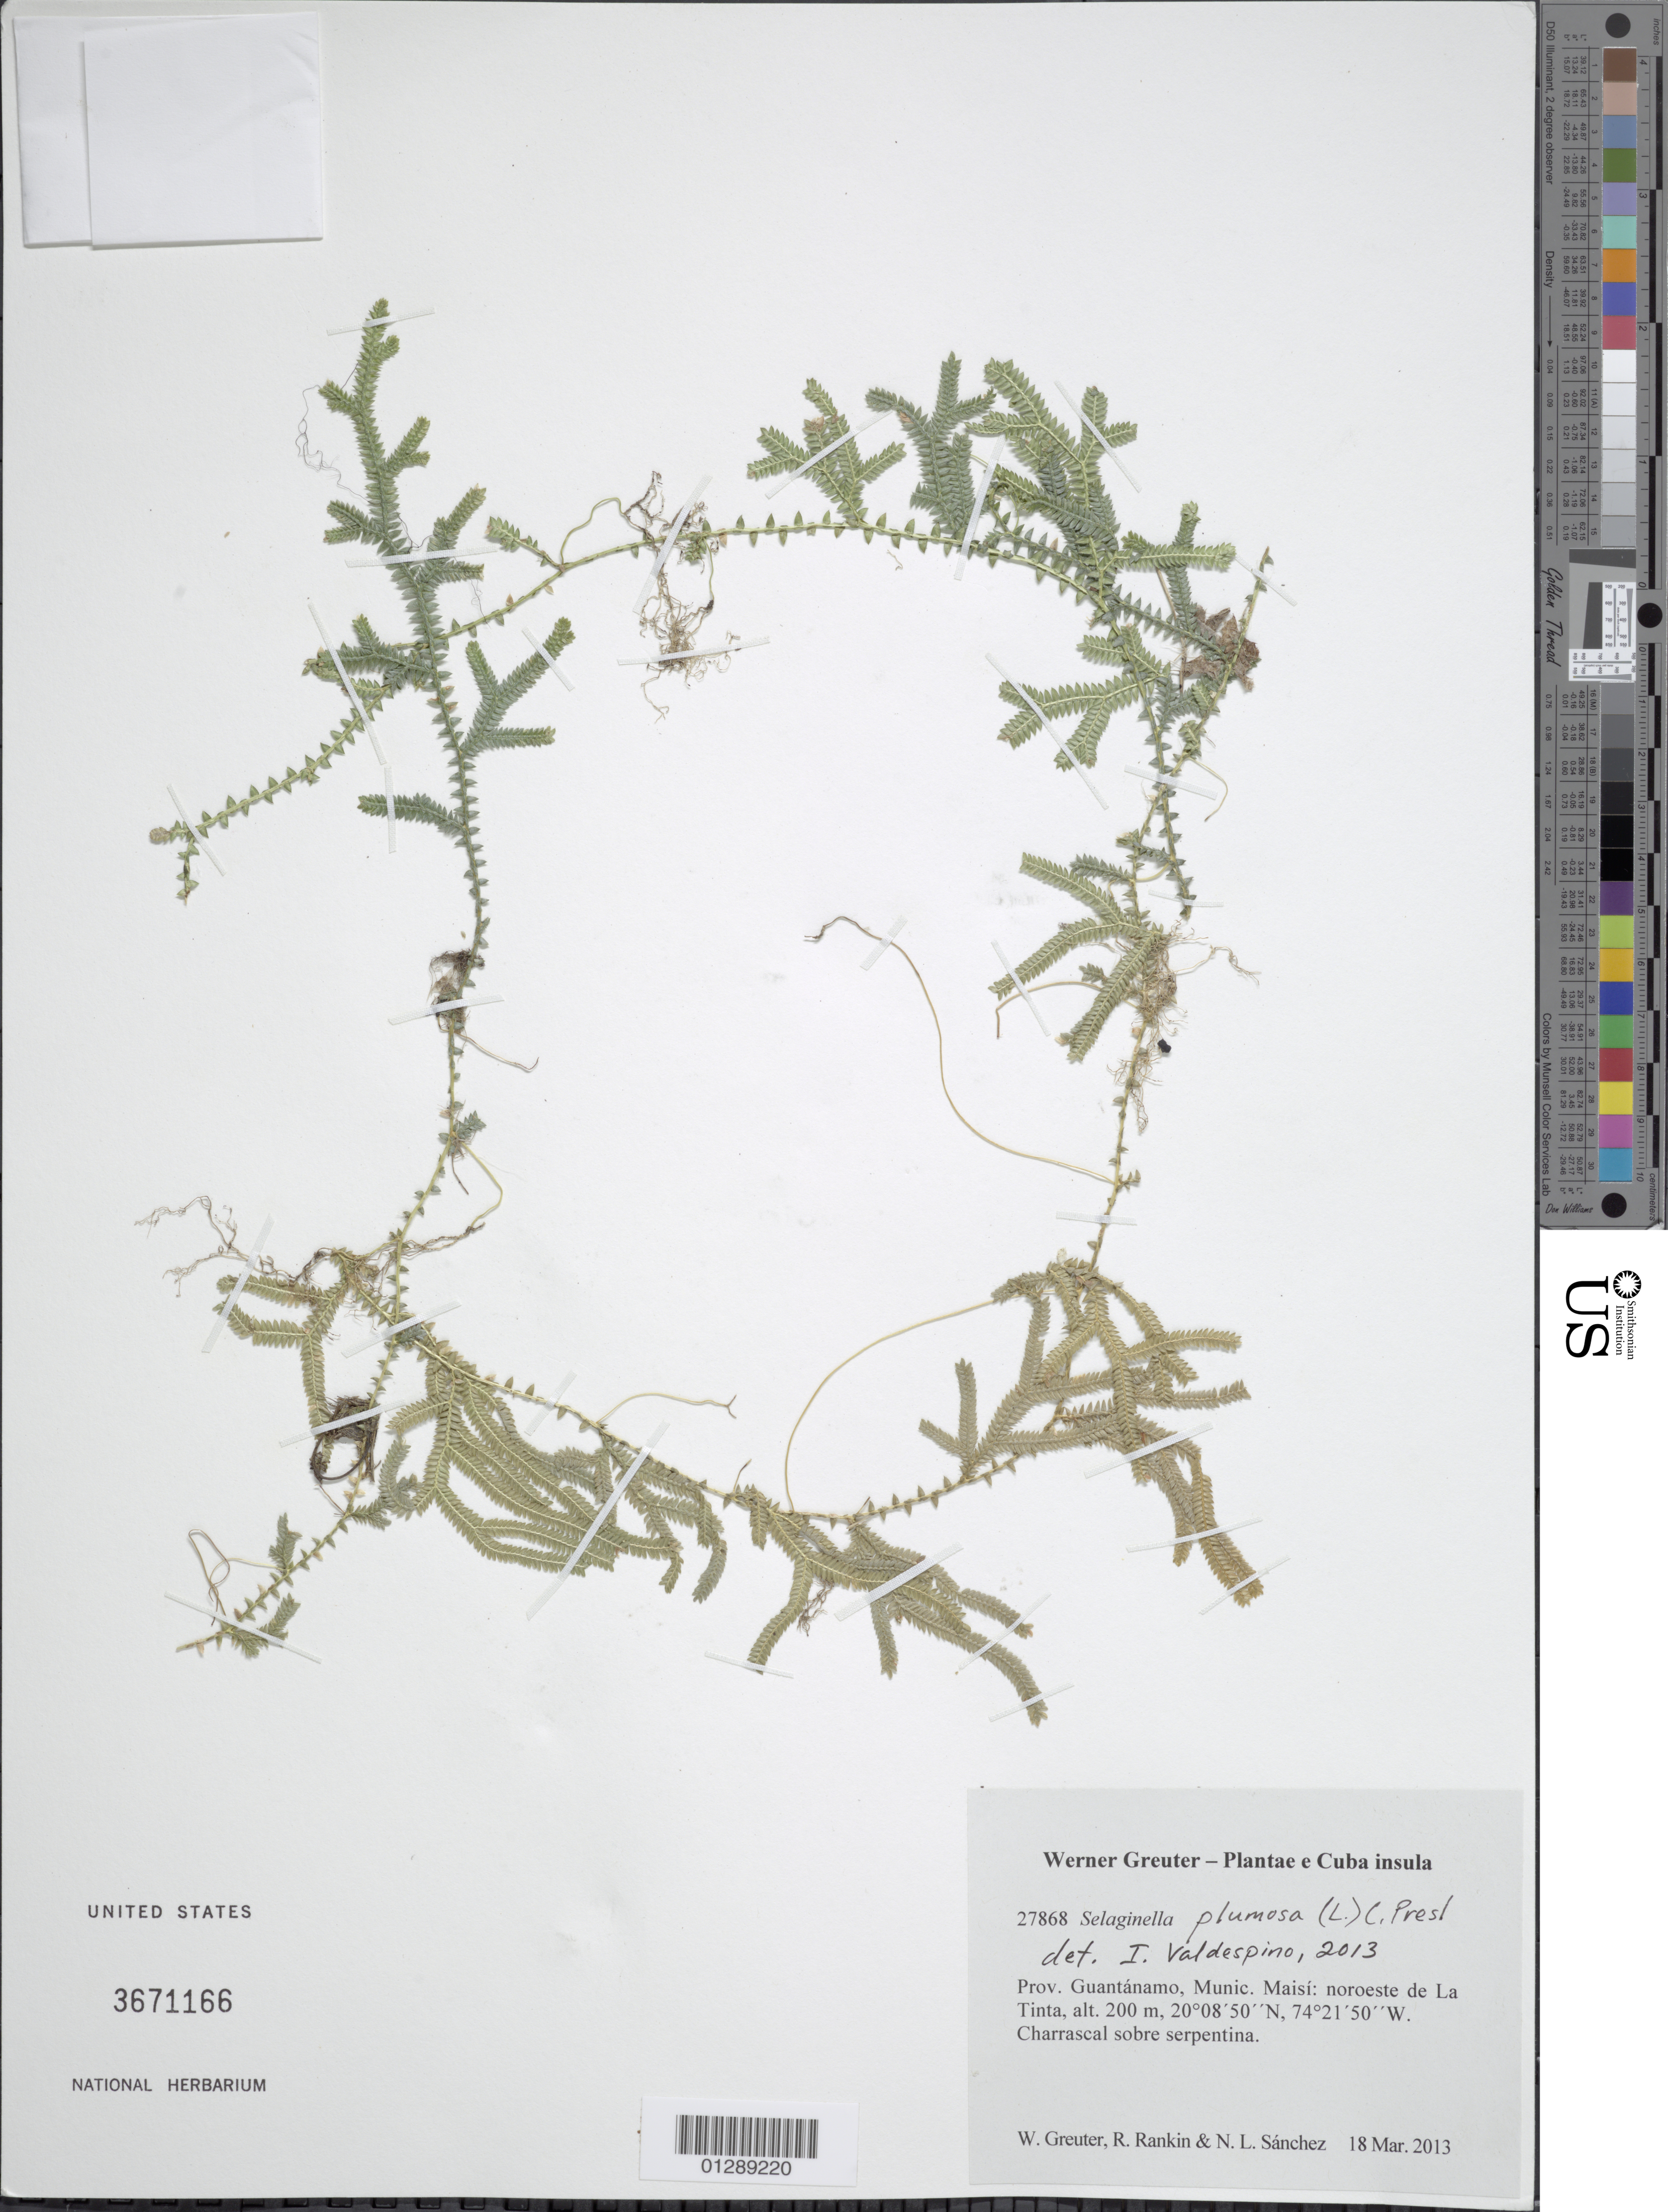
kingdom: Plantae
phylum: Tracheophyta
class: Lycopodiopsida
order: Selaginellales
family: Selaginellaceae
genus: Selaginella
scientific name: Selaginella plumosa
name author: (L.) C. Presl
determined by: Valdespino, I. A., (PMA), Universidad de Panama (PANAMA)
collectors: W. R. Greuter, R. Rankin Rodriguez & N. Sanchez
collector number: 27868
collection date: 2013-03-18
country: Cuba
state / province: Guantanamo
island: Cuba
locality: Munic. Maisí: noroeste de La Tinta.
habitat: Charascal sobre serpentina.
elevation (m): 200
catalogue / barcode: US 3671166